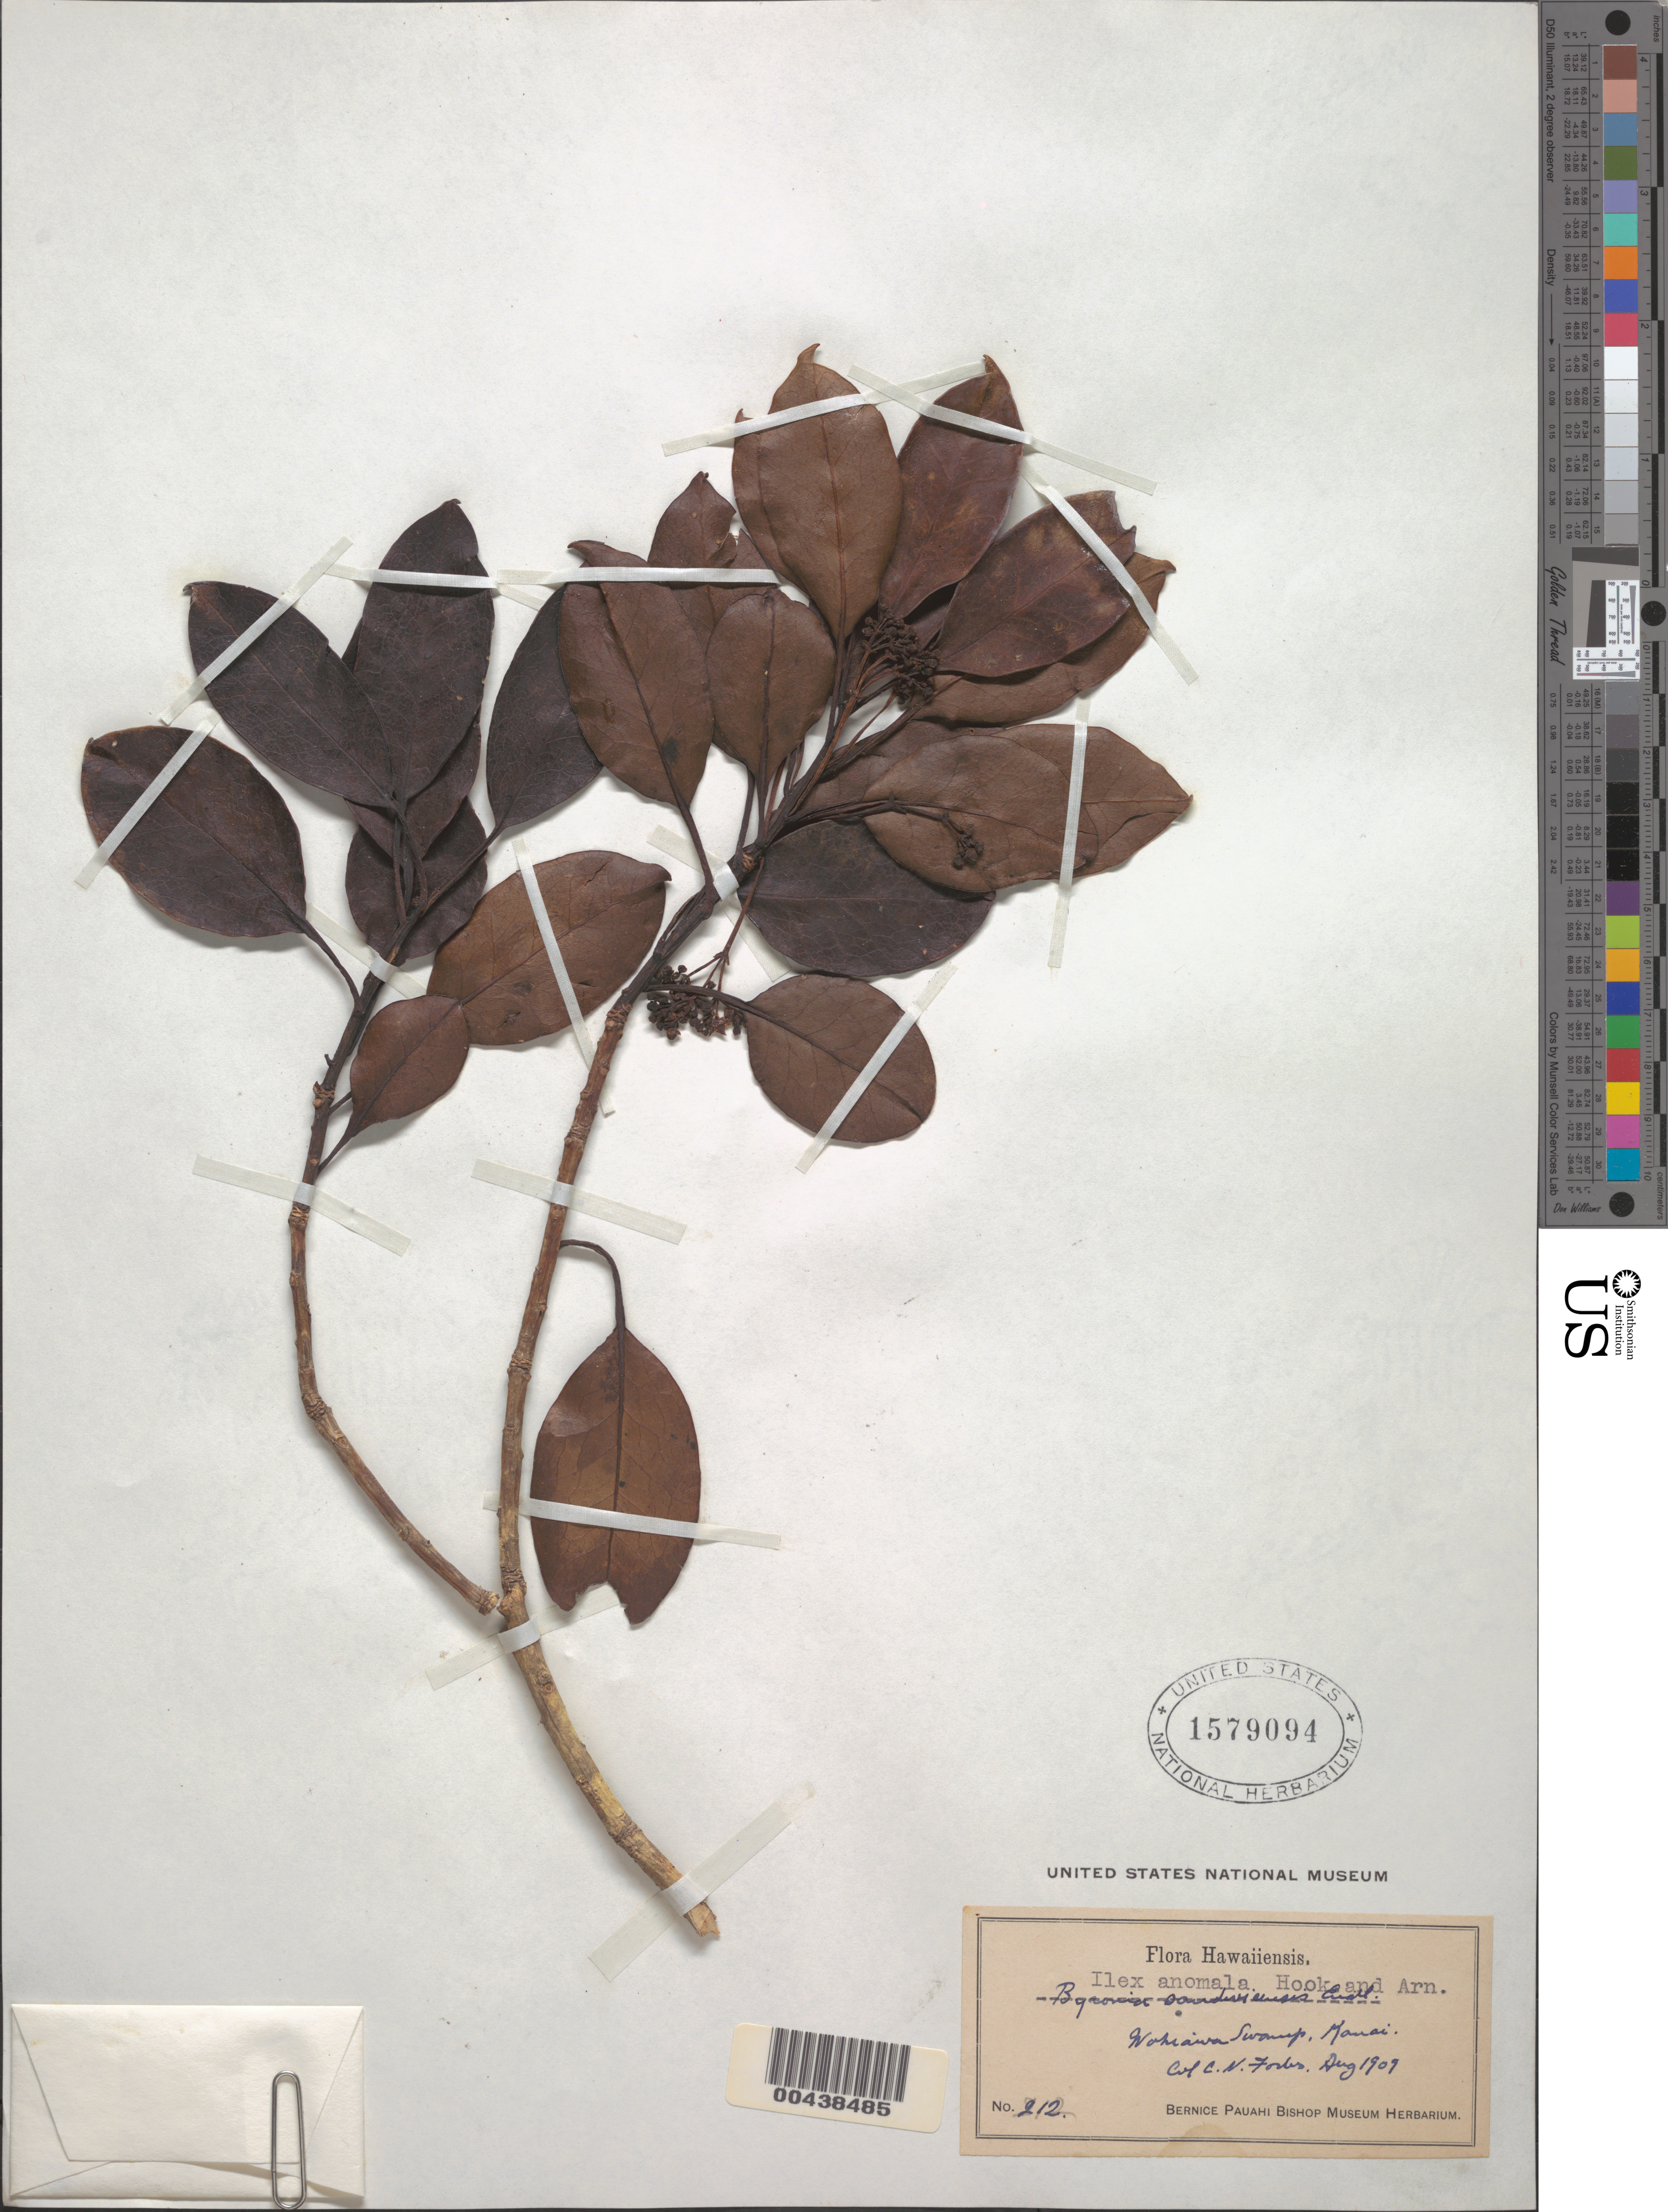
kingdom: Plantae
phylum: Tracheophyta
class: Magnoliopsida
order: Aquifoliales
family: Aquifoliaceae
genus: Ilex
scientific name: Ilex anomala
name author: Hook. & Arn.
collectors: C. N. Forbes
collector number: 212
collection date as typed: Aug 1909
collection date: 1909-08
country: United States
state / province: Hawaii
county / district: Kauai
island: Kaua'i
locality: Wahiawa Swamp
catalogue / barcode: US 1579094